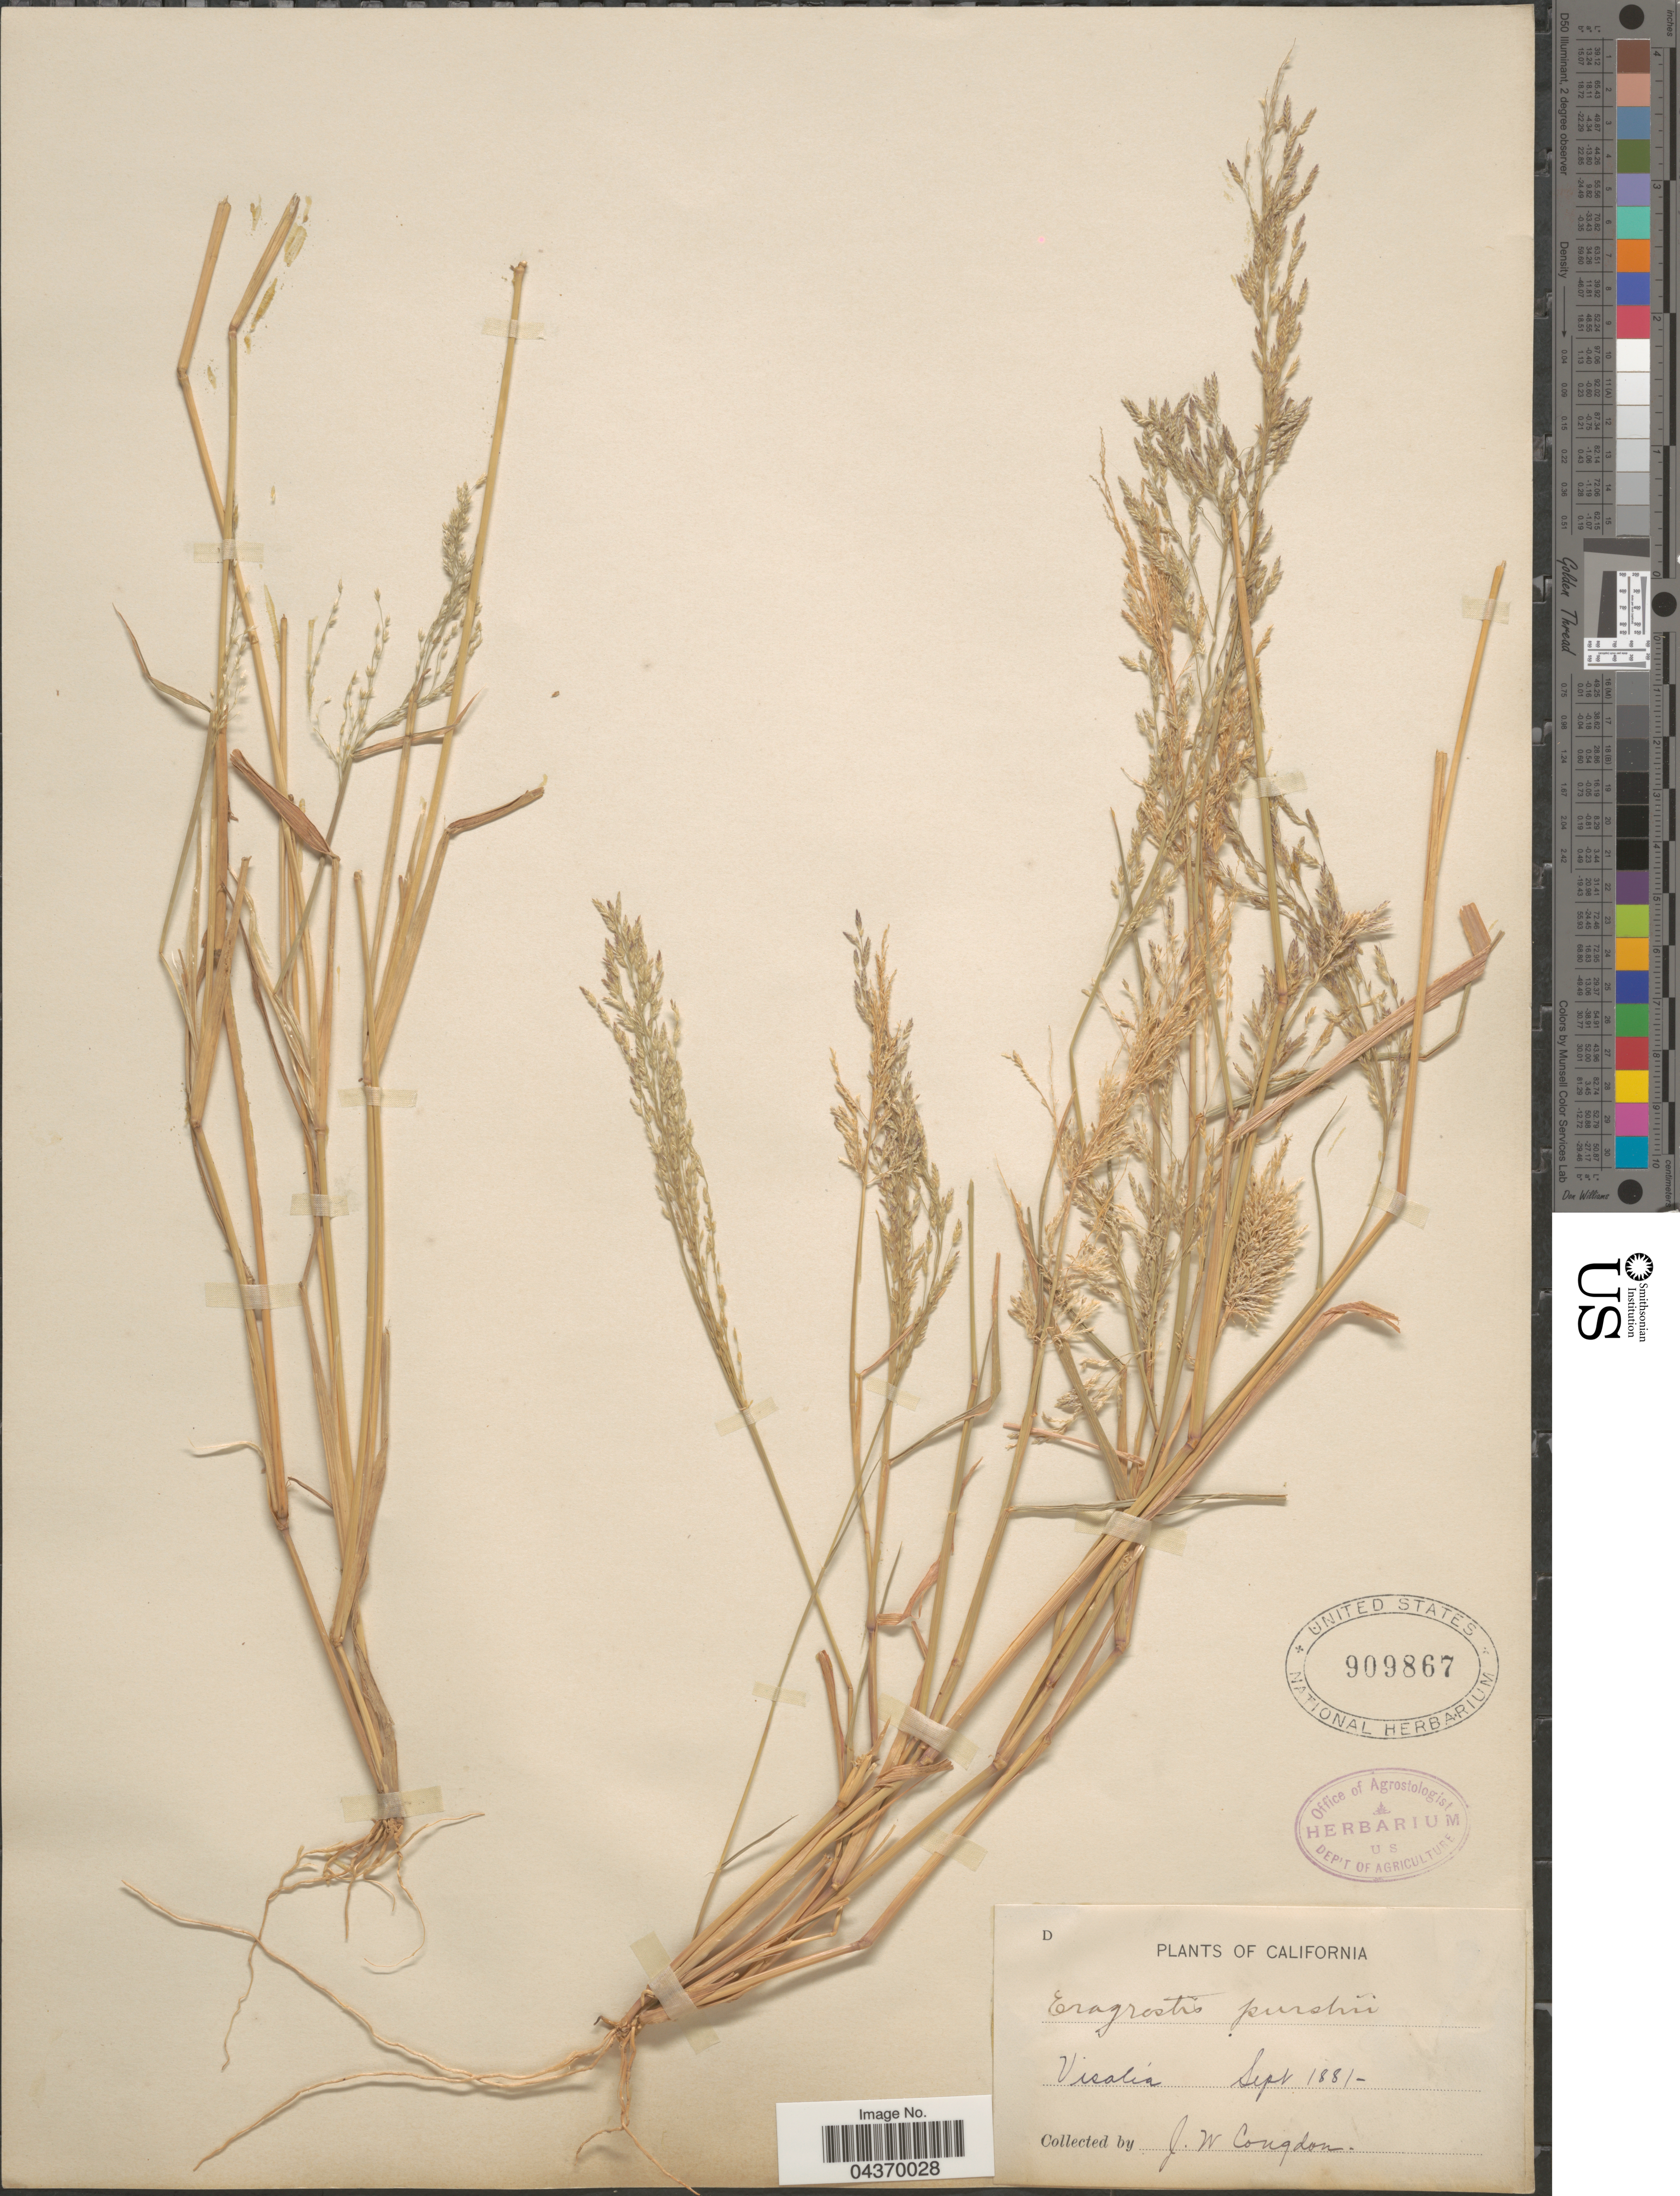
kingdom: Plantae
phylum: Tracheophyta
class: Liliopsida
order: Poales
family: Poaceae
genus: Eragrostis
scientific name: Eragrostis pectinacea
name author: (Michx.) Nees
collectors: J. W. Congdon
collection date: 1881-09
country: United States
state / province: California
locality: Visalia.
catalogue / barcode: US 909867